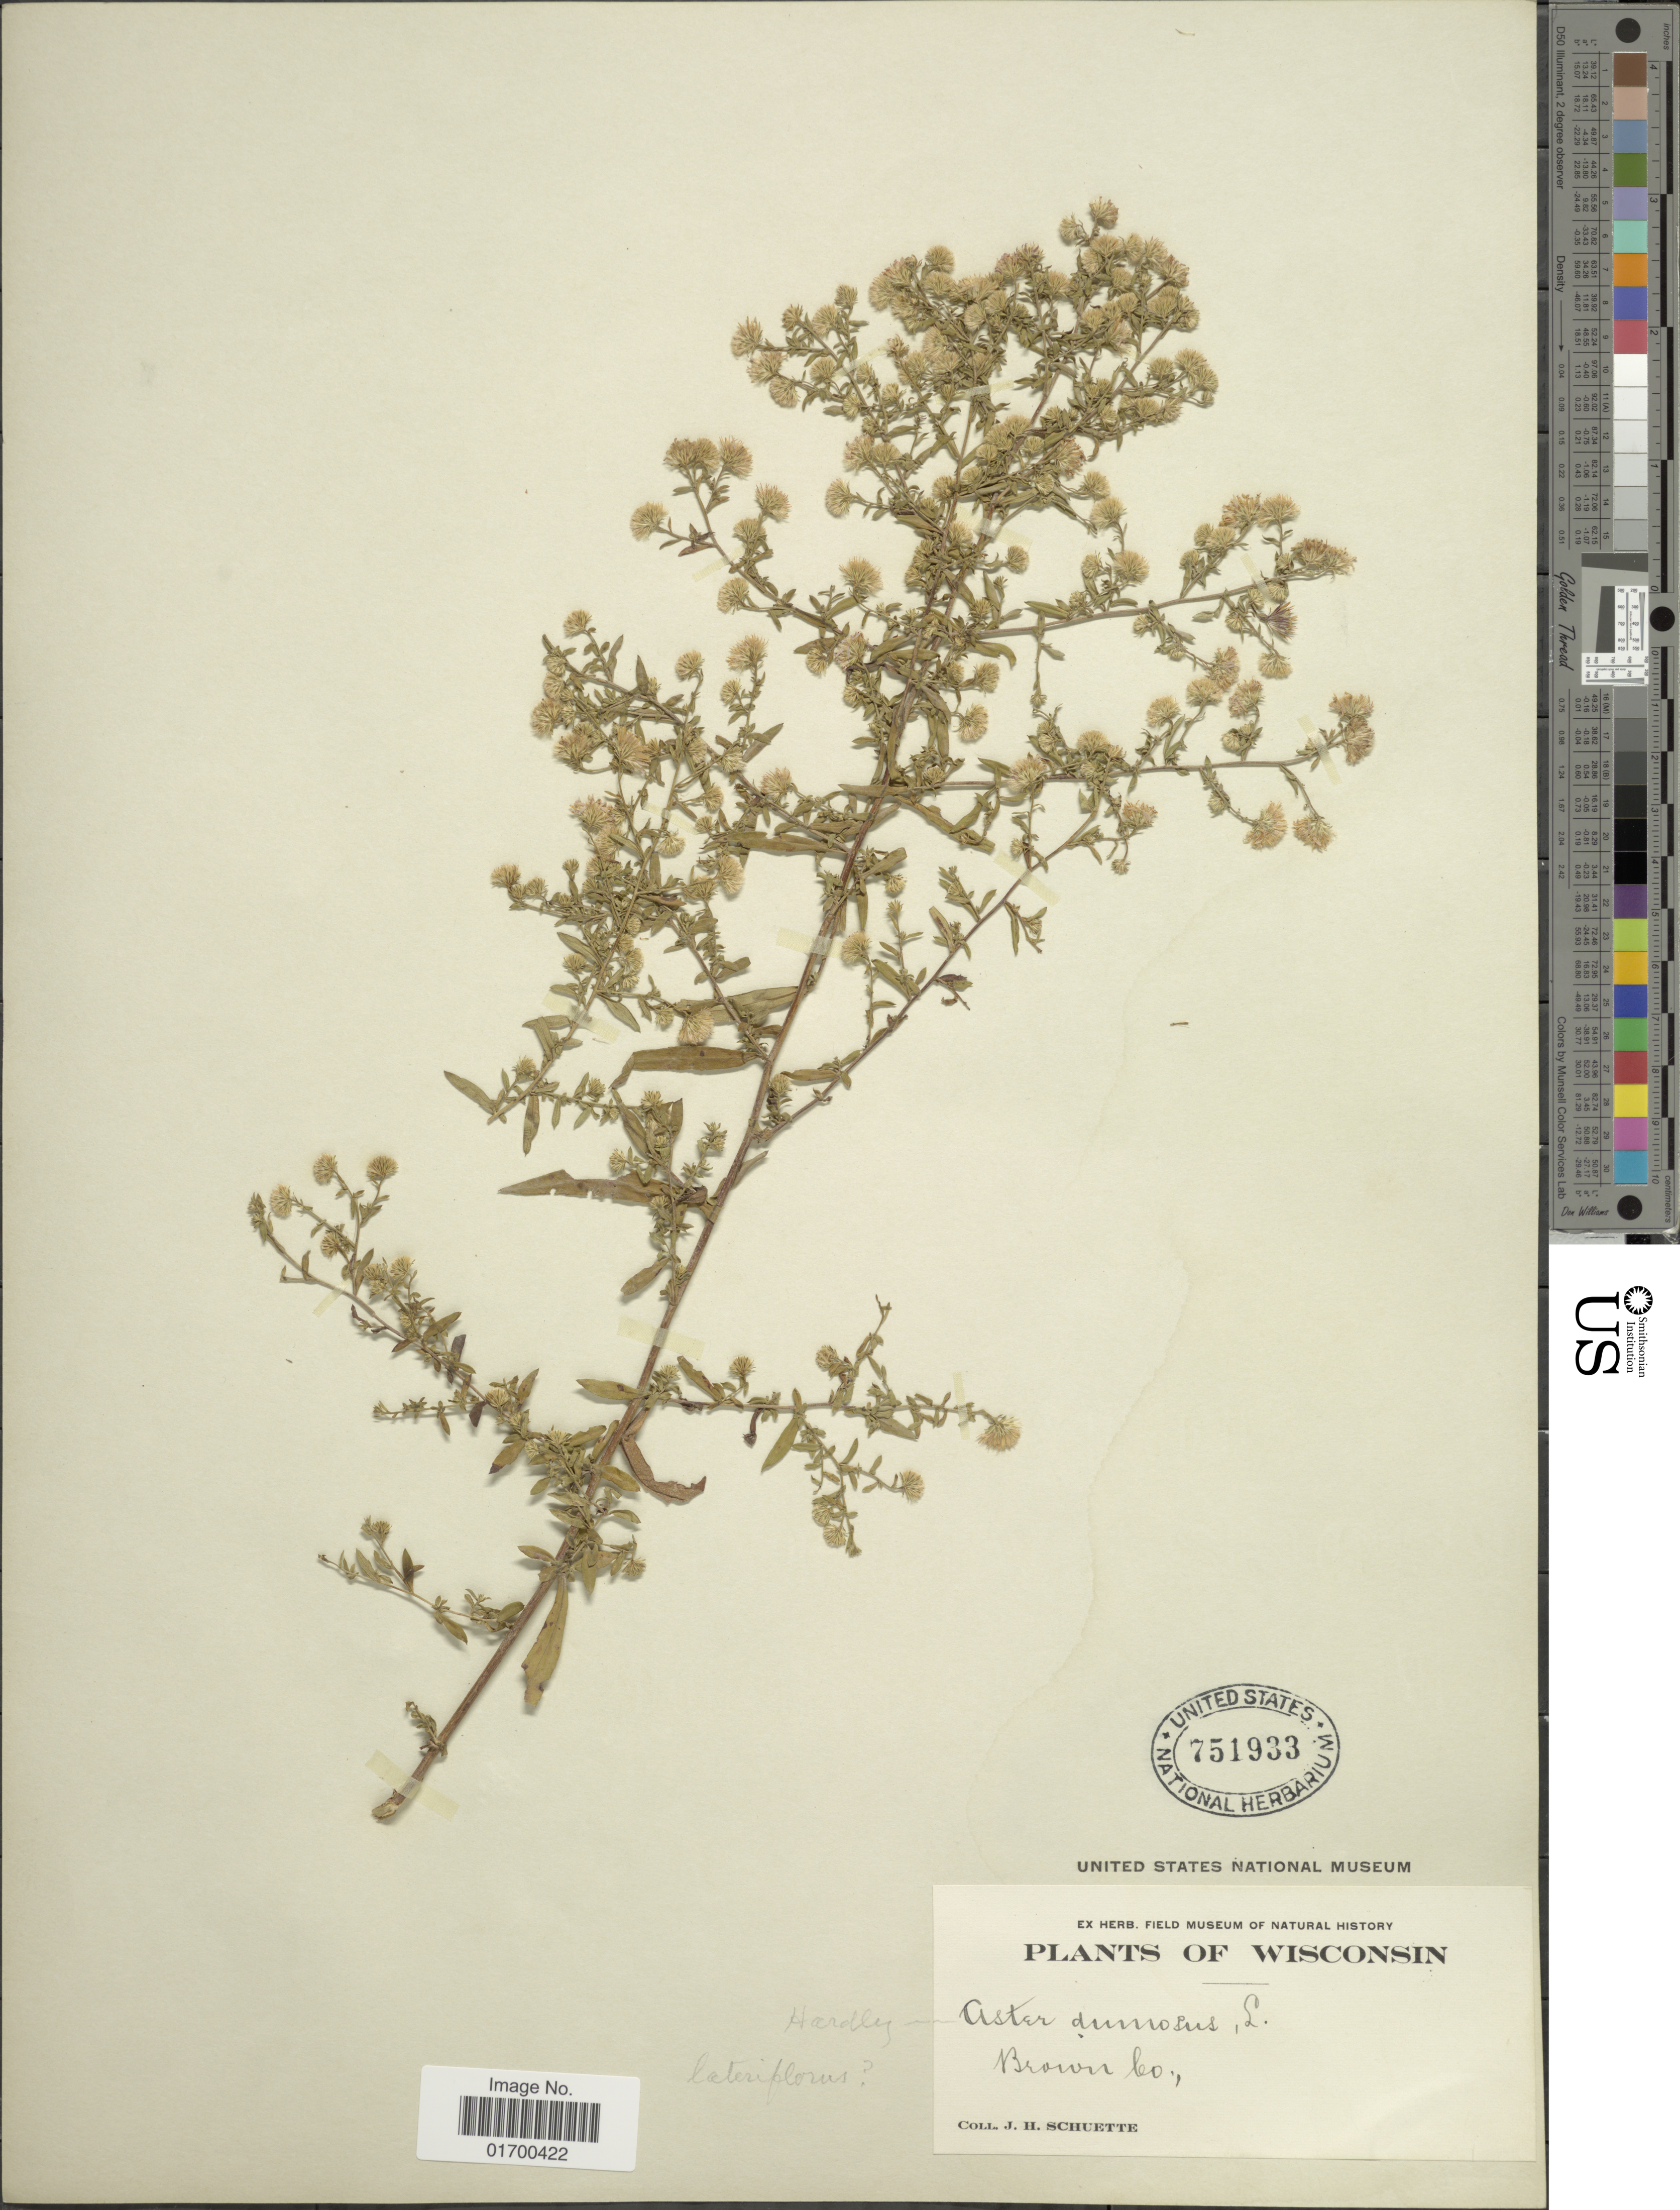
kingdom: Plantae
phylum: Tracheophyta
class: Magnoliopsida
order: Asterales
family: Asteraceae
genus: Symphyotrichum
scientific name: Symphyotrichum lateriflorum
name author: (L.) Á. Löve & D. Löve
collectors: J. H. Schuette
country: United States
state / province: Wisconsin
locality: Brown Co.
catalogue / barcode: US 751933